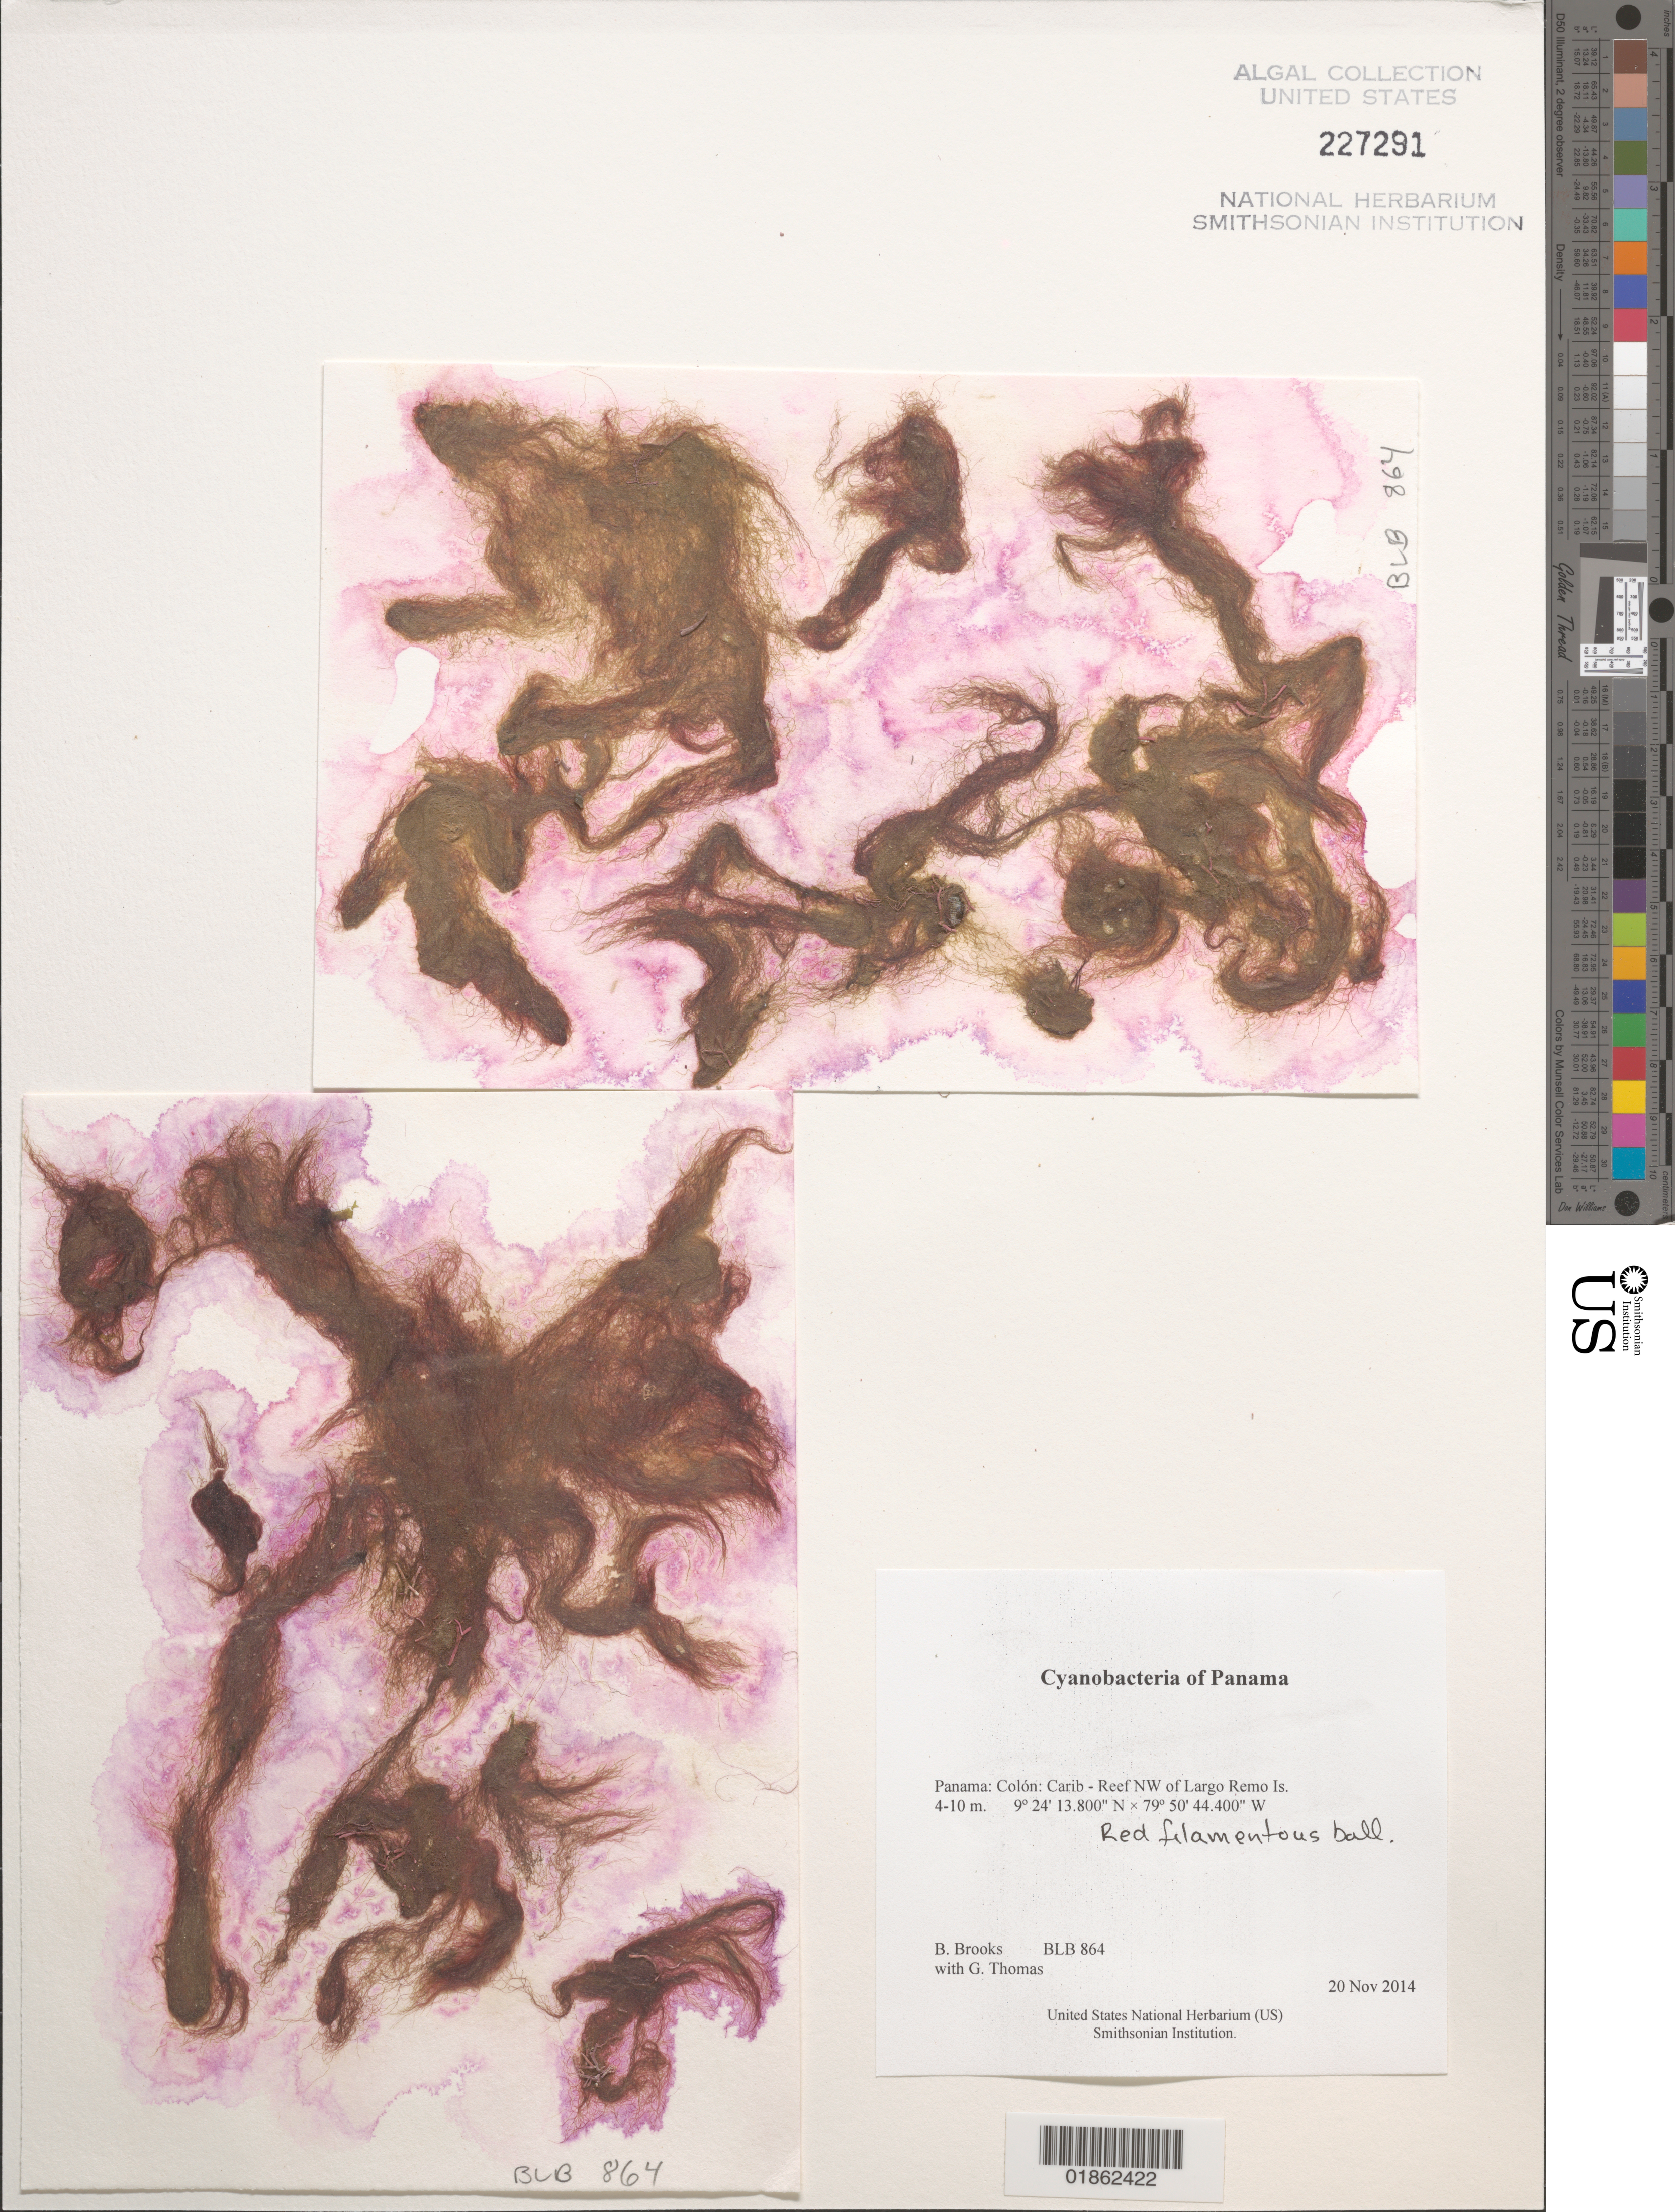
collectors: B. Brooks & G. Thomas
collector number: BLB 864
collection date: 2014-11-20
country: Panama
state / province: Colón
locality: Carib - Reef NW of Largo Remo Is.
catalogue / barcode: US 227291